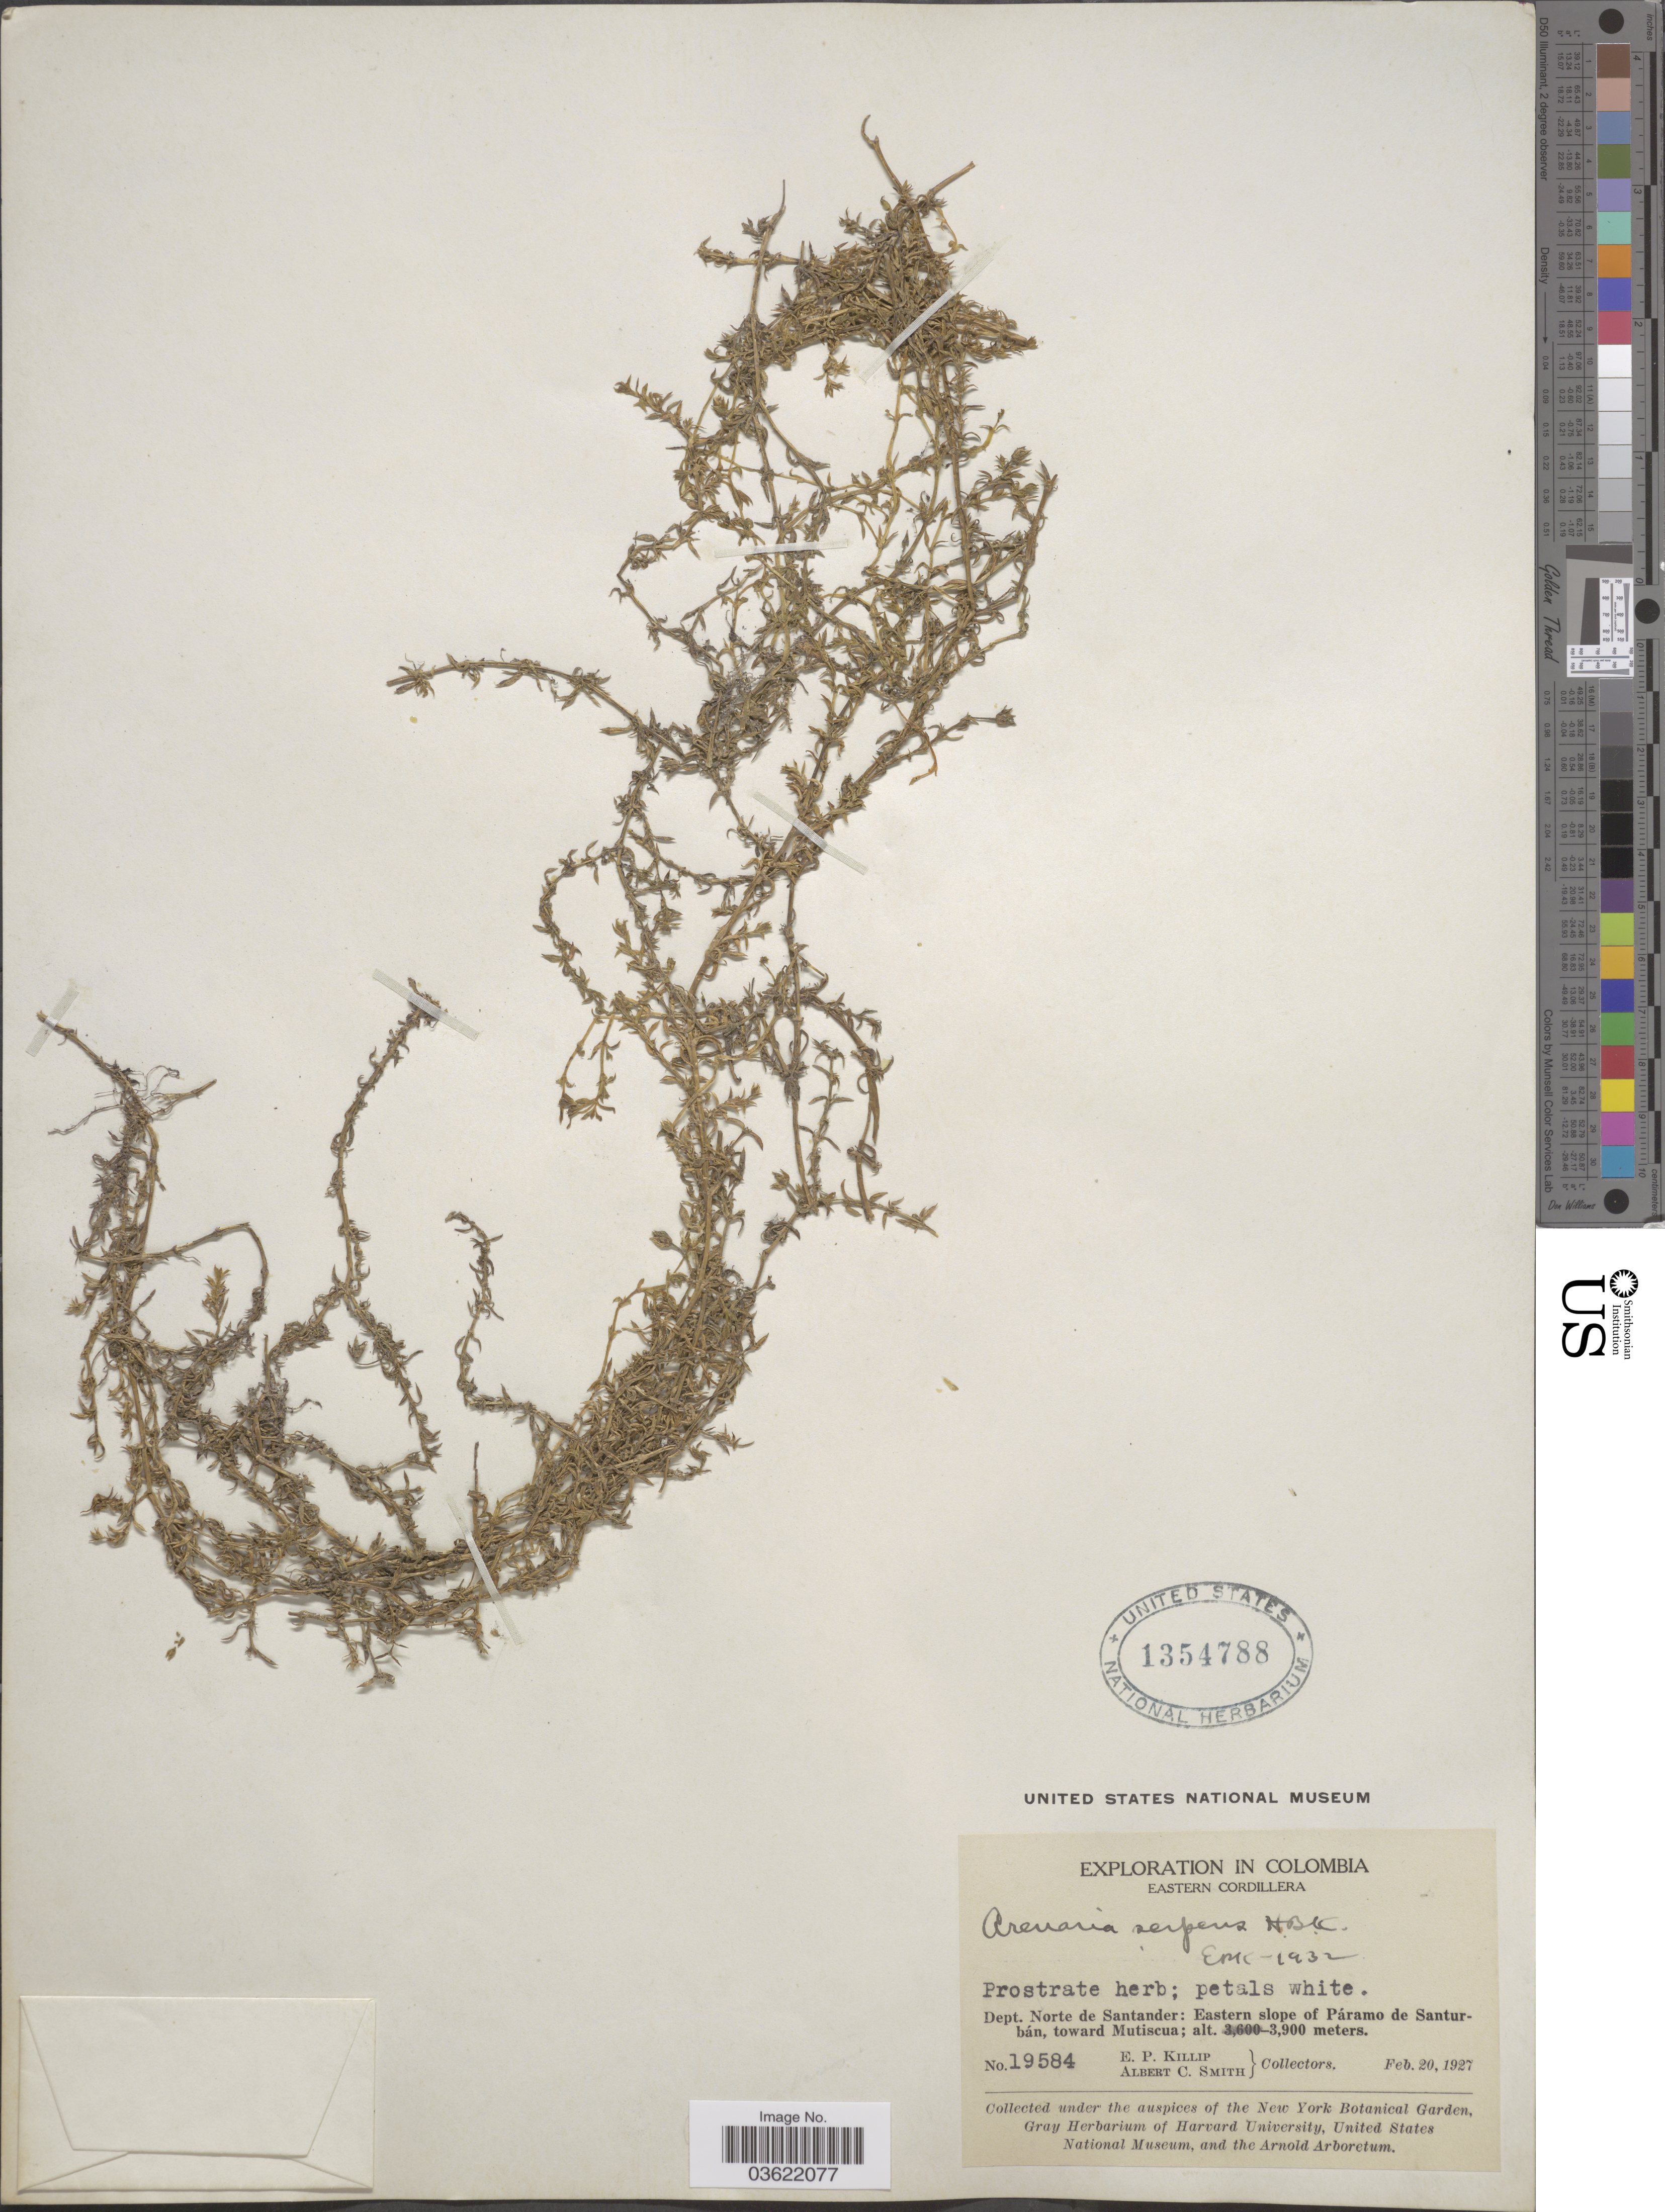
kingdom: Plantae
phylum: Tracheophyta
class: Magnoliopsida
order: Caryophyllales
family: Caryophyllaceae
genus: Arenaria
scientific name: Arenaria serpens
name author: Kunth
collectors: E. P. Killip & A. C. Smith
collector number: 19584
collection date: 1927-02-20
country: Colombia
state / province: Norte de Santander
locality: Eastern Cordillera. Dept. Norte de Santander: Eastern slope of Páramo de Santurbán, toward Mutiscua.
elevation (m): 3900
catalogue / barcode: US 1354788